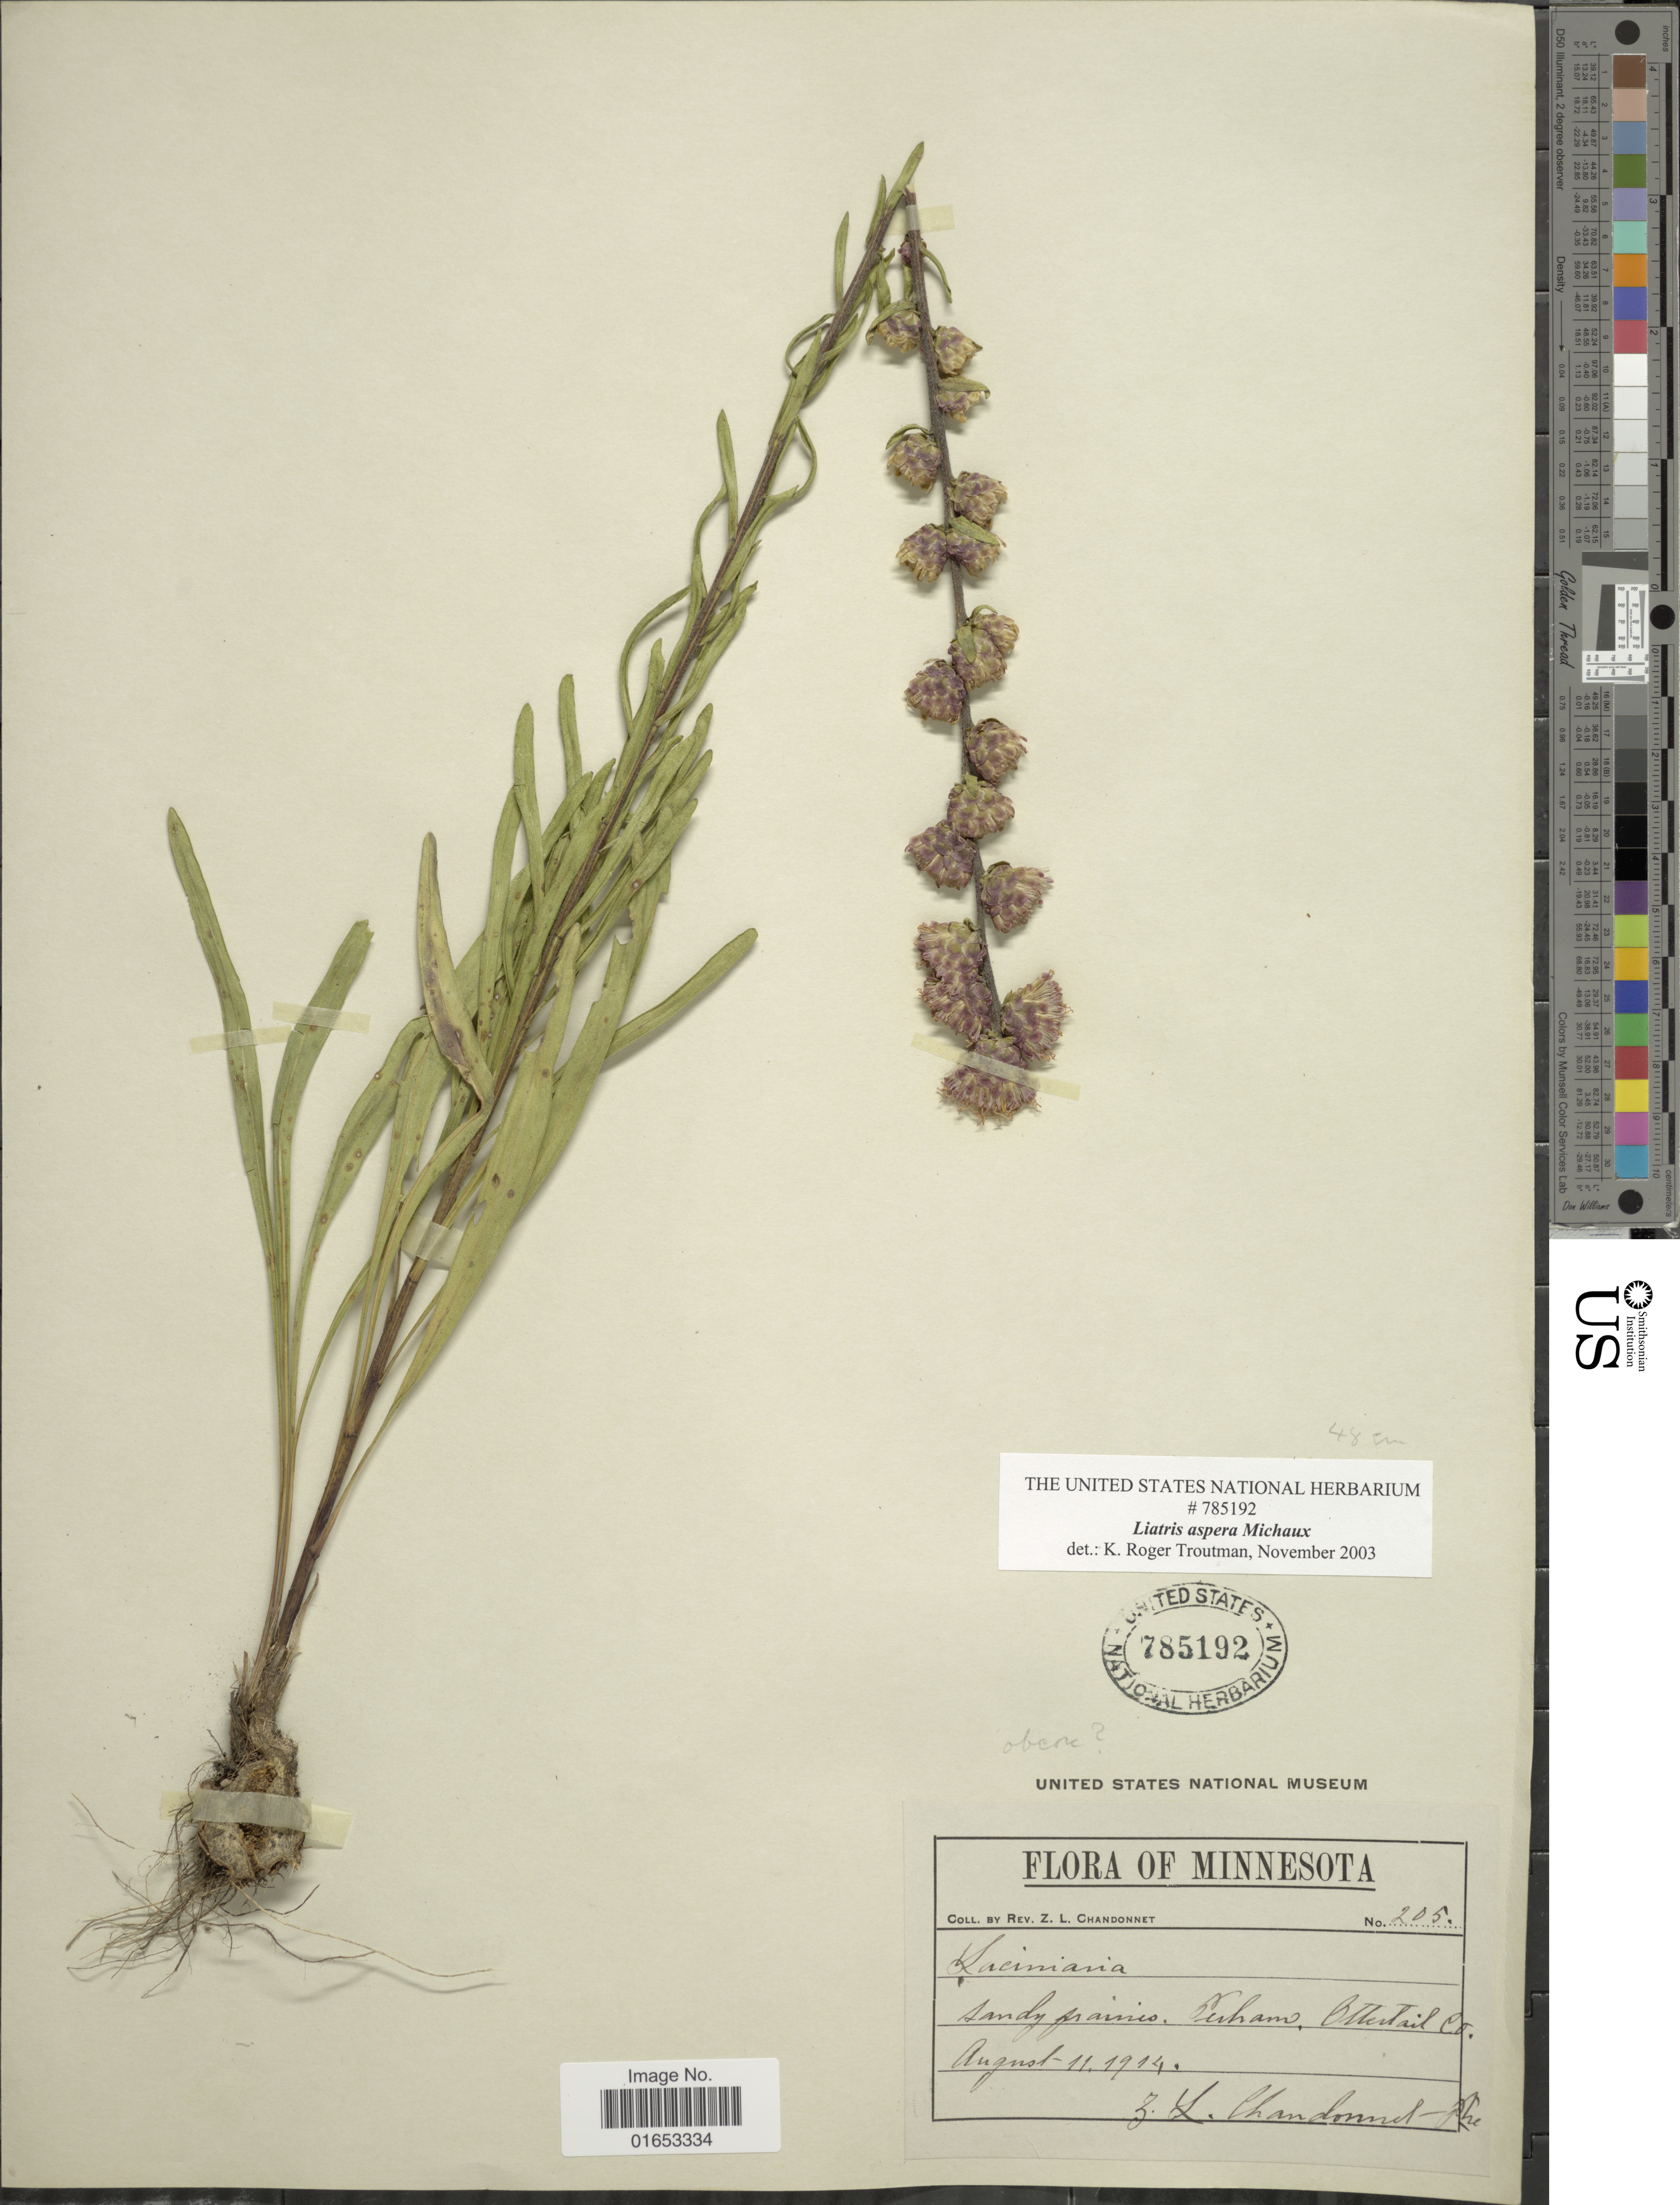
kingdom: Plantae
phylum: Tracheophyta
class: Magnoliopsida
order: Asterales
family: Asteraceae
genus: Liatris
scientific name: Liatris aspera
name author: Michx.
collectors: Z. Chandonnet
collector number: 205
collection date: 1914-08-11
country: United States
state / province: Minnesota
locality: Perham, Otter Tail Co.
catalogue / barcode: US 785192